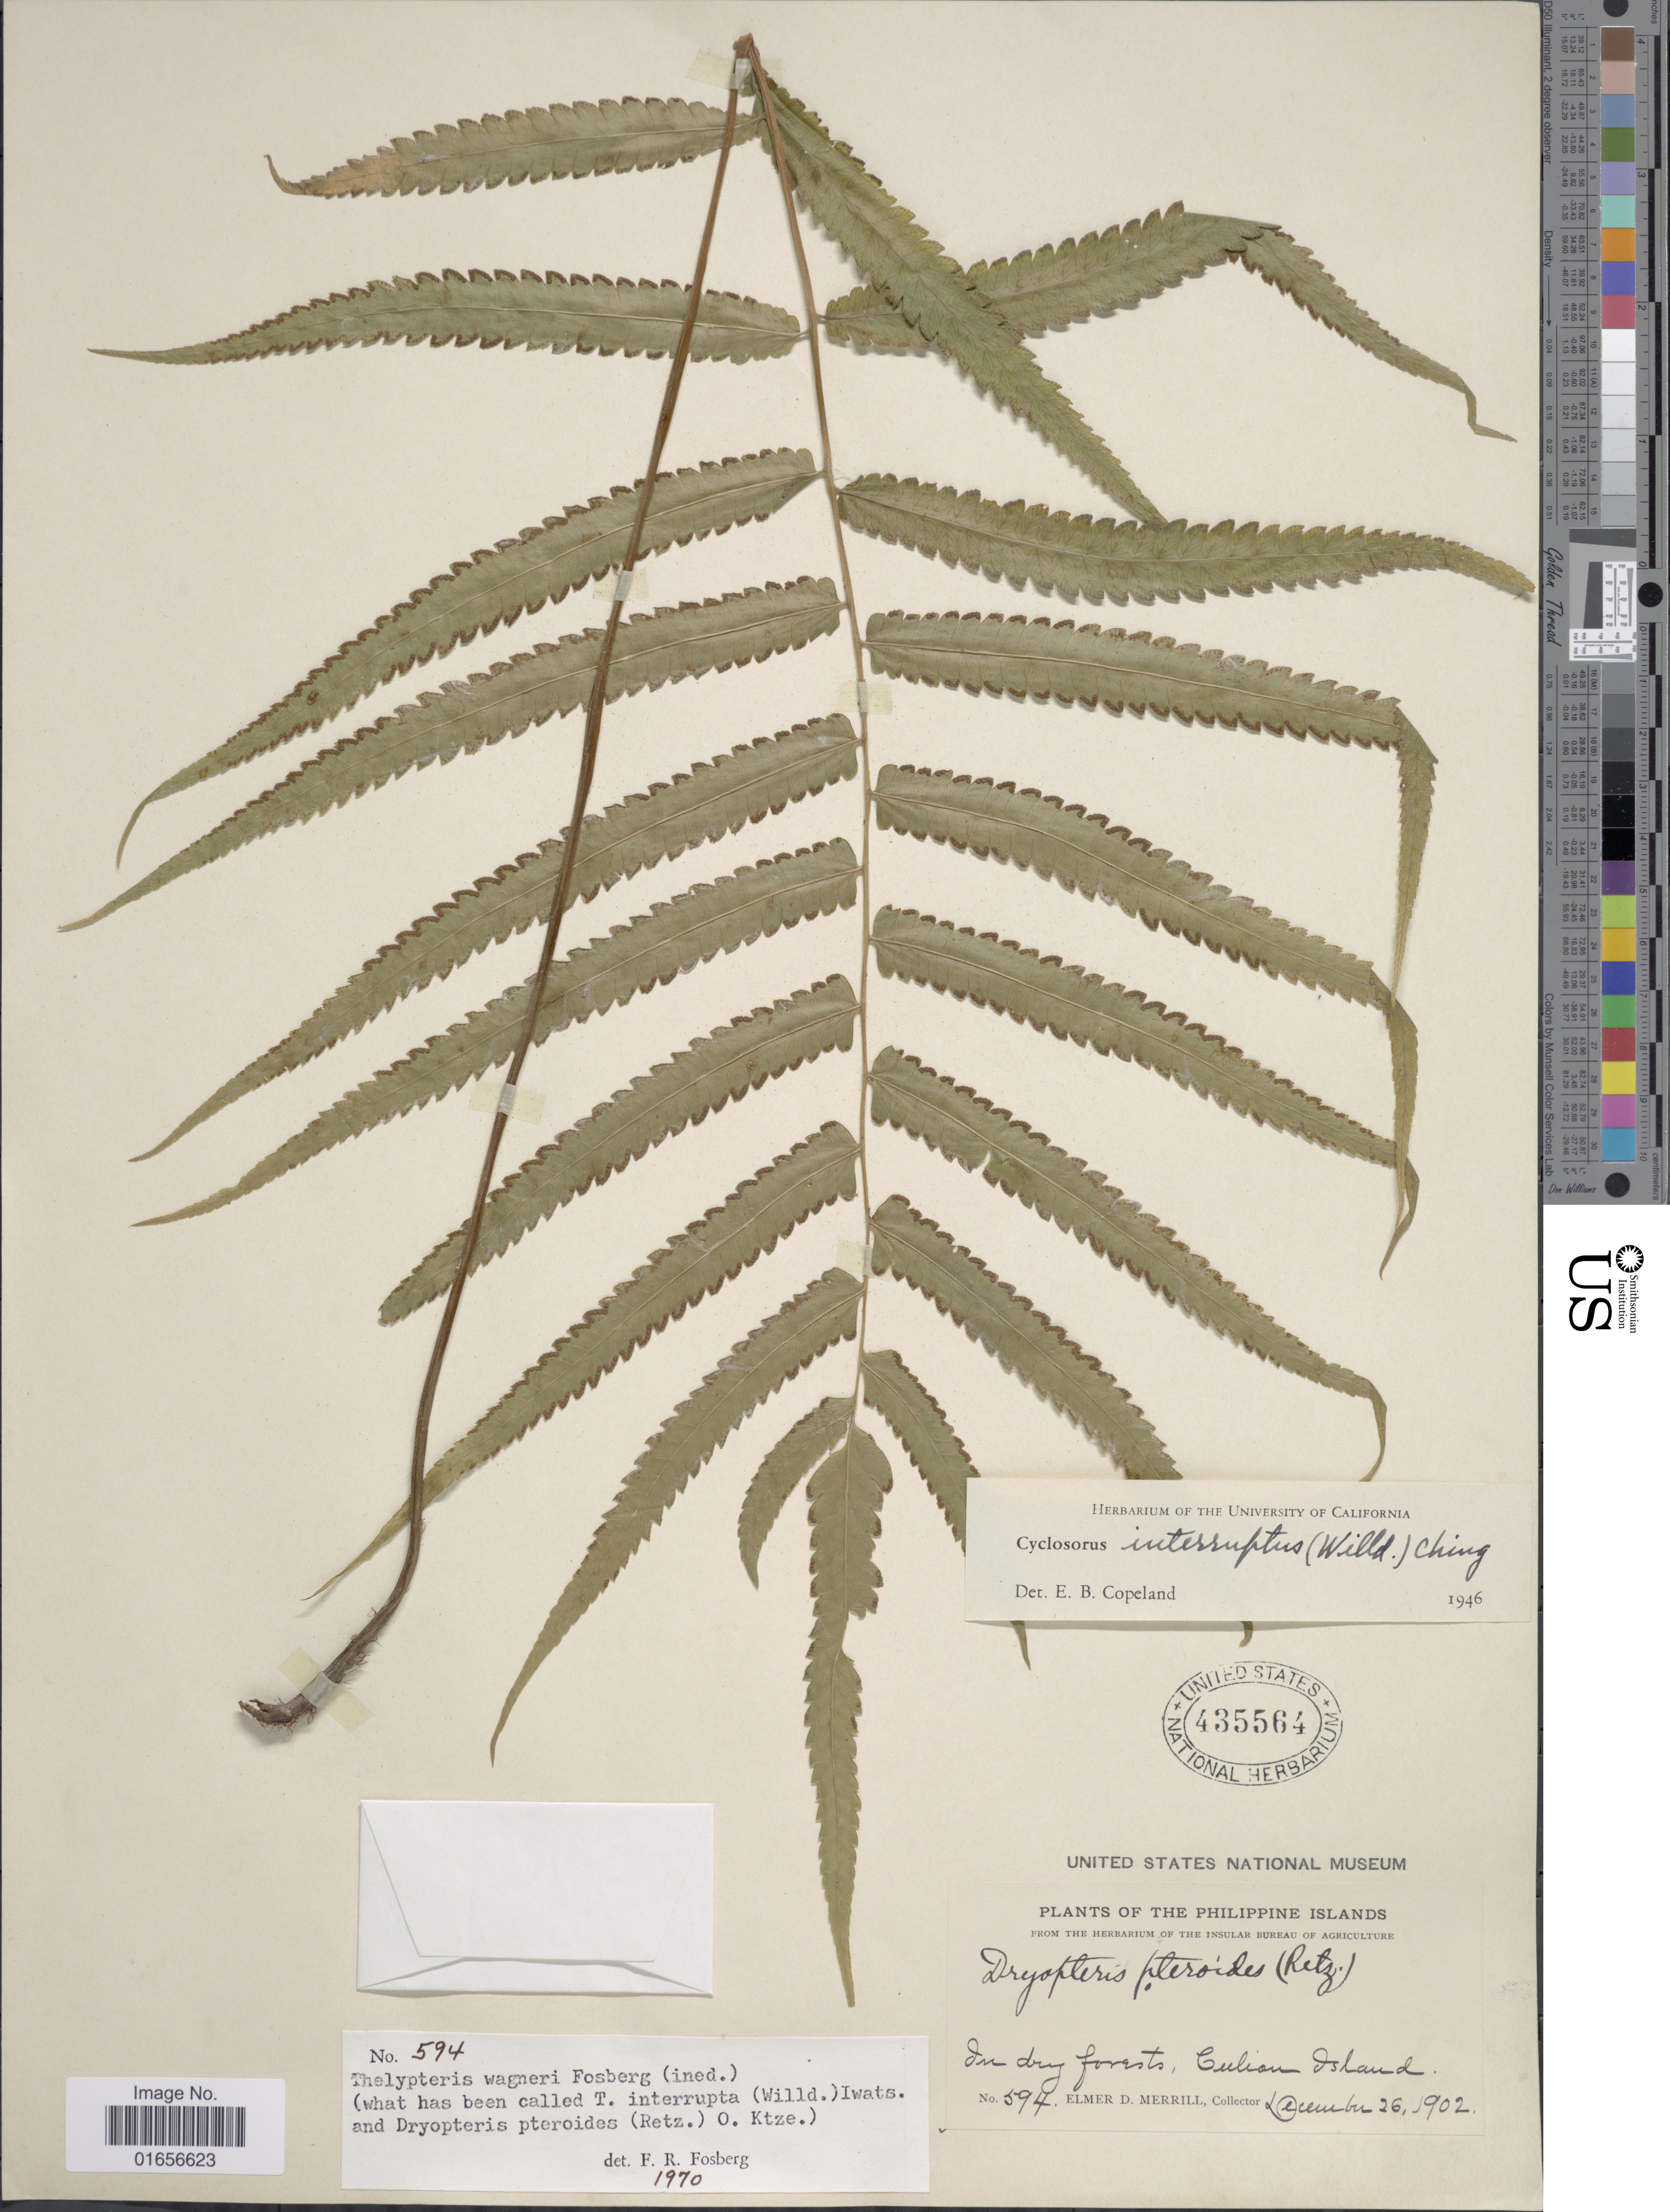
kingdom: Plantae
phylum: Tracheophyta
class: Polypodiopsida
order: Polypodiales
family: Thelypteridaceae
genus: Amphineuron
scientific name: Amphineuron terminans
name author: (J. Sm. ex Hook.) Holttum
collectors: E. D. Merrill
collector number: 594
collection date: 1902-12-26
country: Philippines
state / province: Mimaropa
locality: The Philippine Islands, Culion island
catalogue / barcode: US 435564